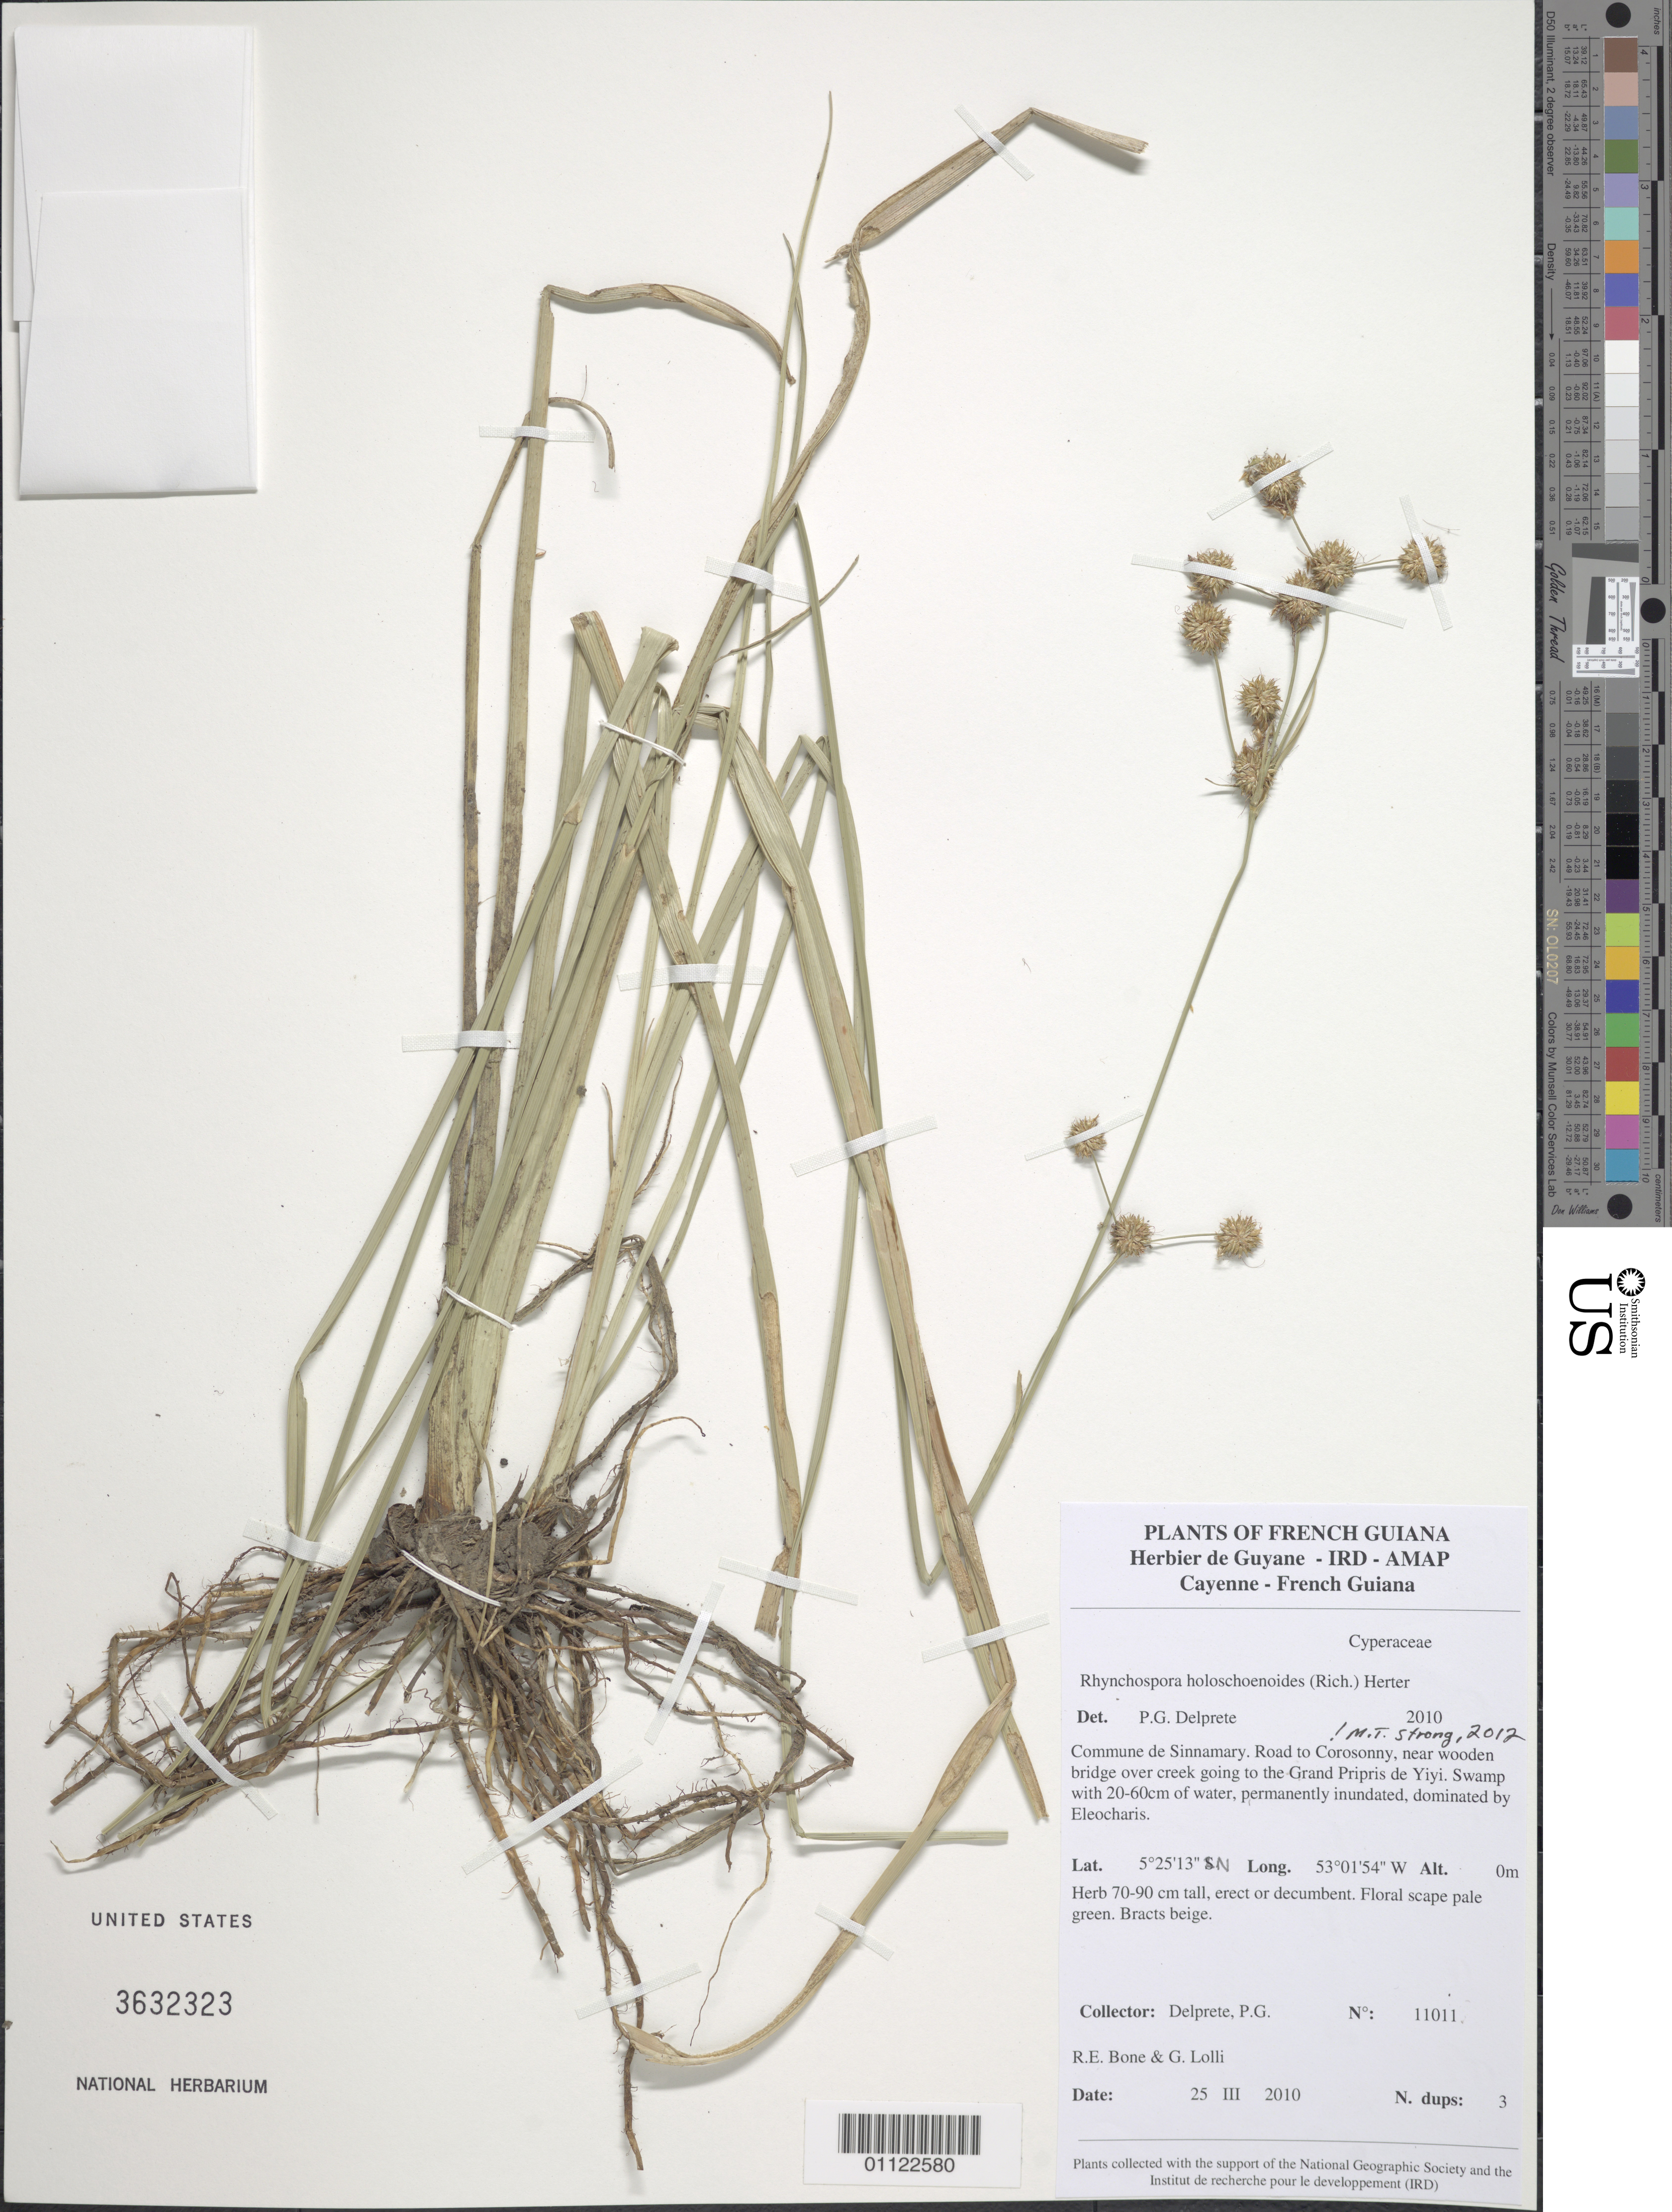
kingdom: Plantae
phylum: Tracheophyta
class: Liliopsida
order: Poales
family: Cyperaceae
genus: Rhynchospora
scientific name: Rhynchospora holoschoenoides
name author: (Rich.) Herter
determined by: Strong, M. T., (US), Smithsonian Institution - National Museum of Natural History (UNITED STATES)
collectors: P. G. Delprete, R. Bone & G. Lolli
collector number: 11011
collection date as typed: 25-Mar-10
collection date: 1910-03-25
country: French Guiana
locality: Commune de Sinnamary. Road to Corosonny, near wooden bridge over creek going to the Grand Pripris de Yiyi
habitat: Swamp with 20-60cm of water, permanently inundated, dominated by Eleocharis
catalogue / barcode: US 3632323